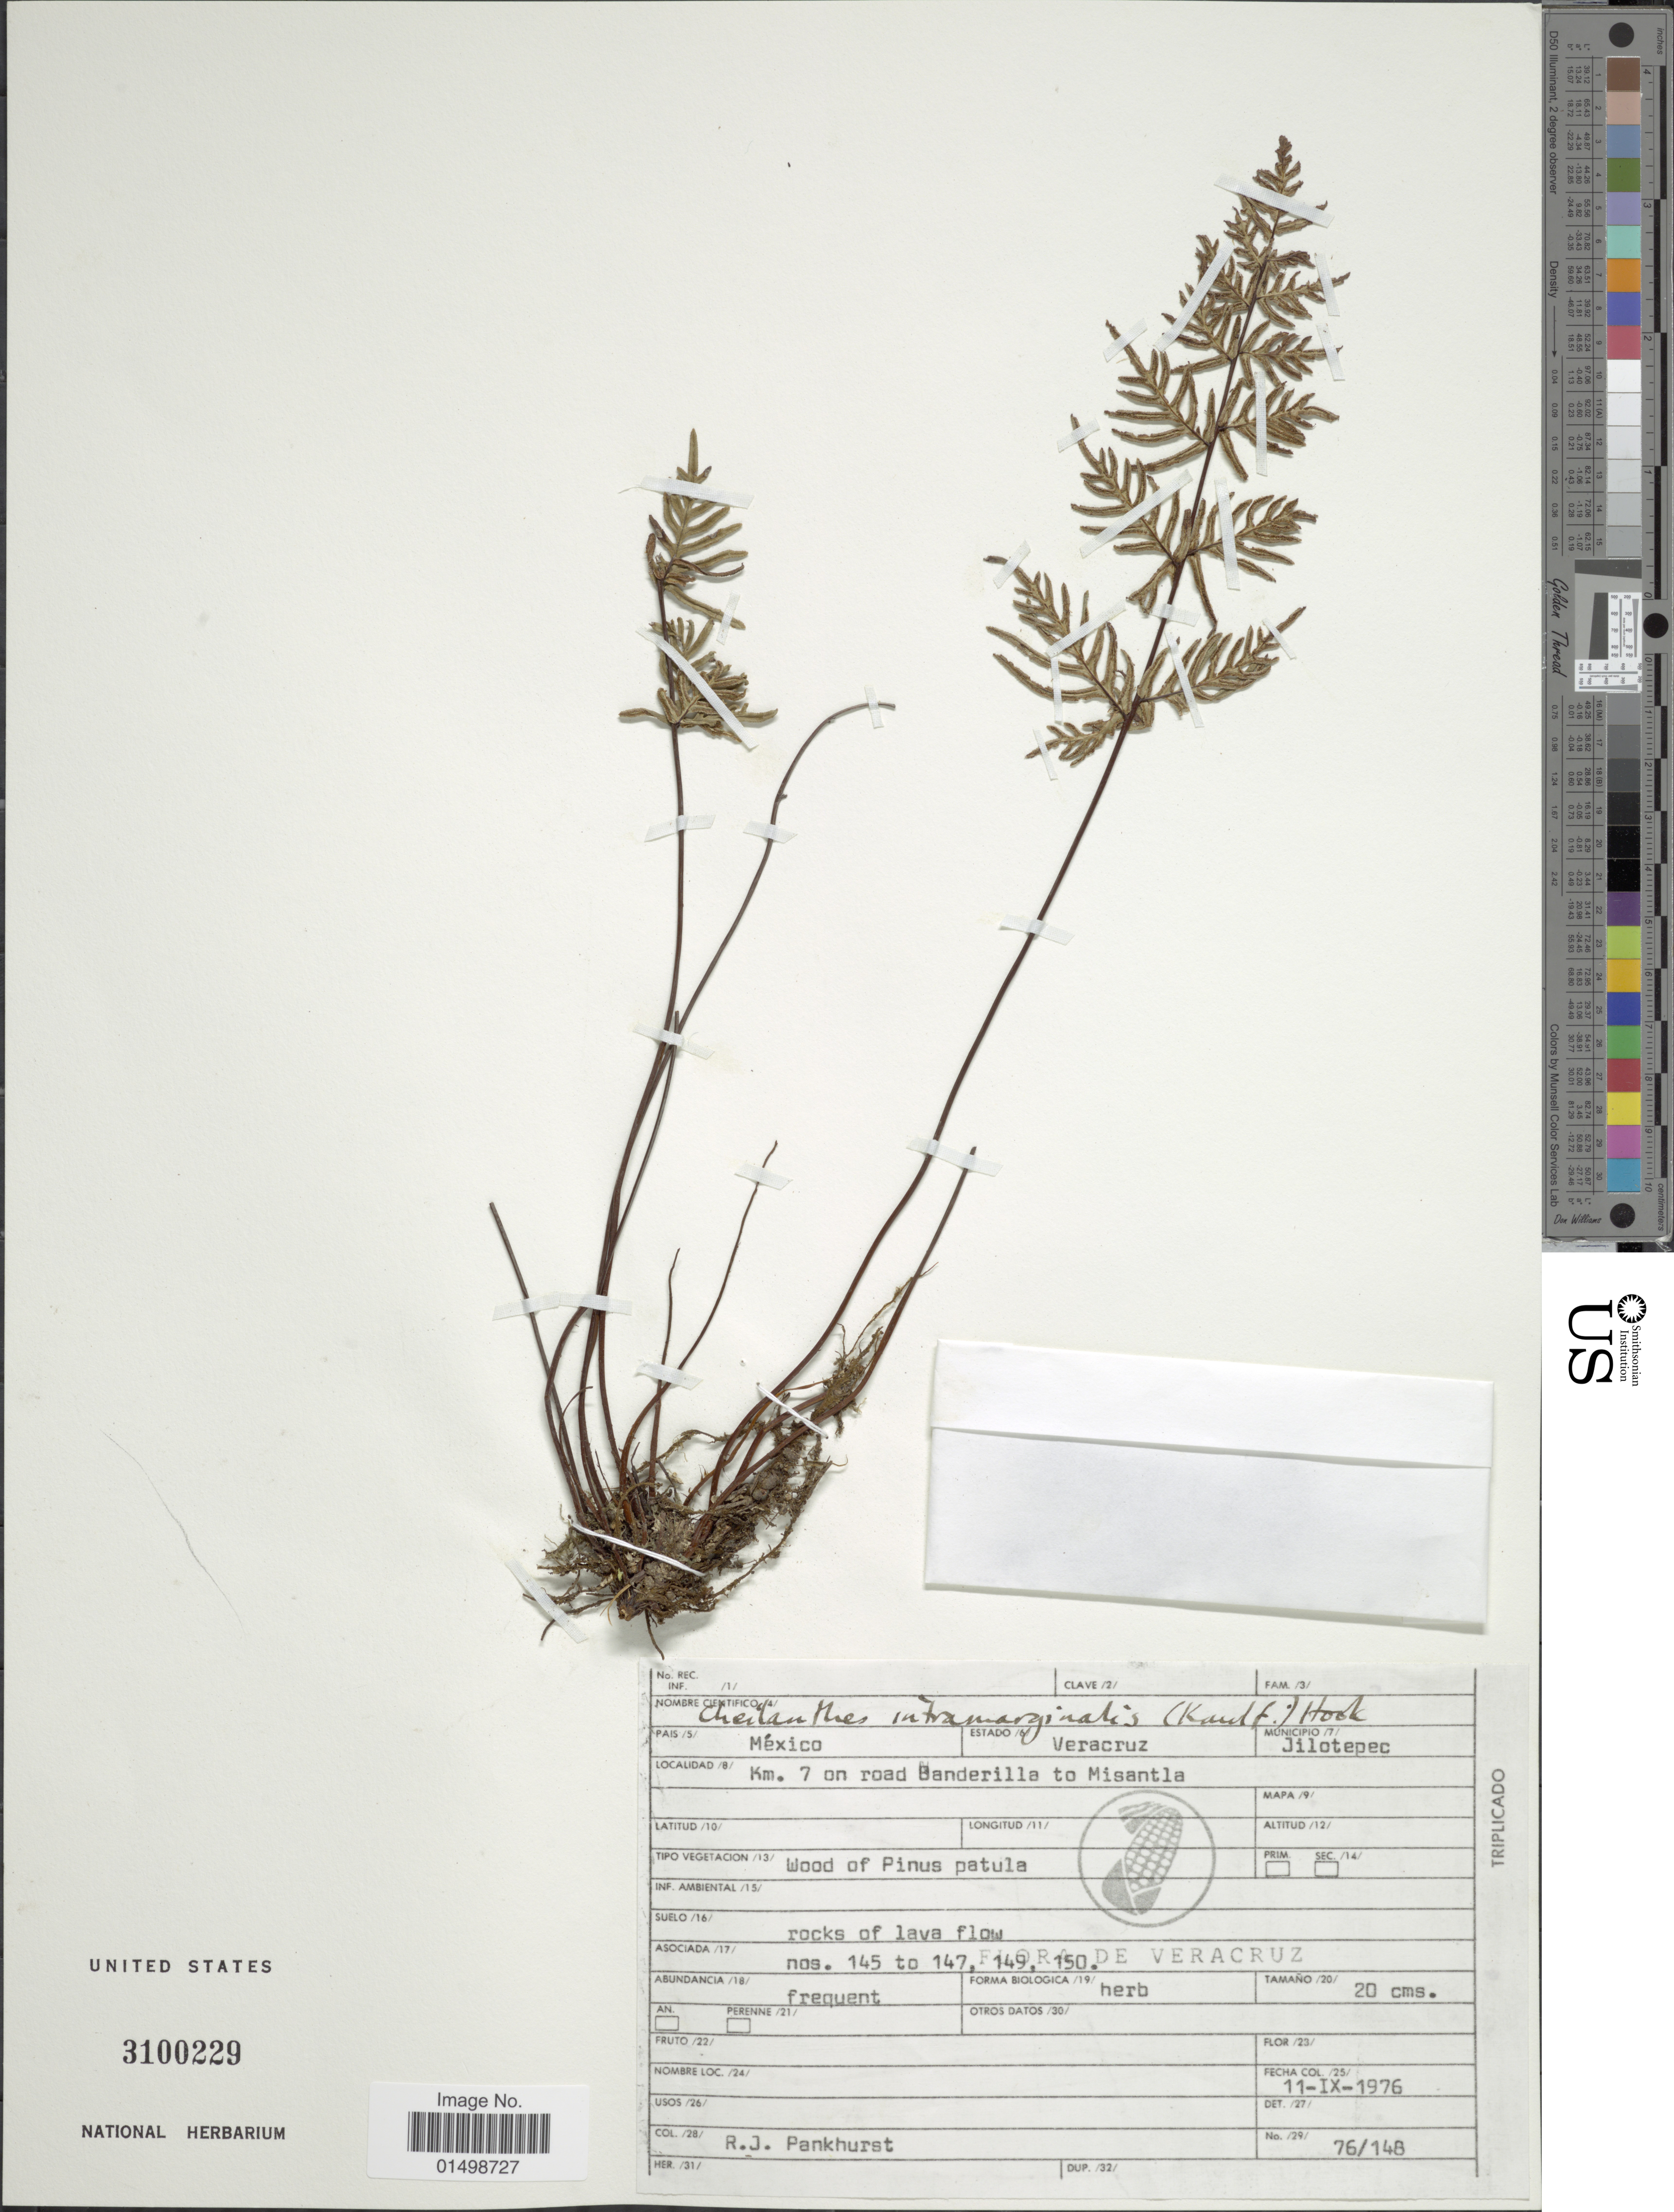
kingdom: Plantae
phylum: Tracheophyta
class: Polypodiopsida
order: Polypodiales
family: Pteridaceae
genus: Cheilanthes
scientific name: Cheilanthes intramarginalis var. intramarginalis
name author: (Kaulf.) Hook.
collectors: R. Pankhurst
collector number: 76/148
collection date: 1976-10-11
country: Mexico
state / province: Veracruz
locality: Municipio Jilotepec, Km. 7 on road Banderilla to Minsantla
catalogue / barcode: US 3100229